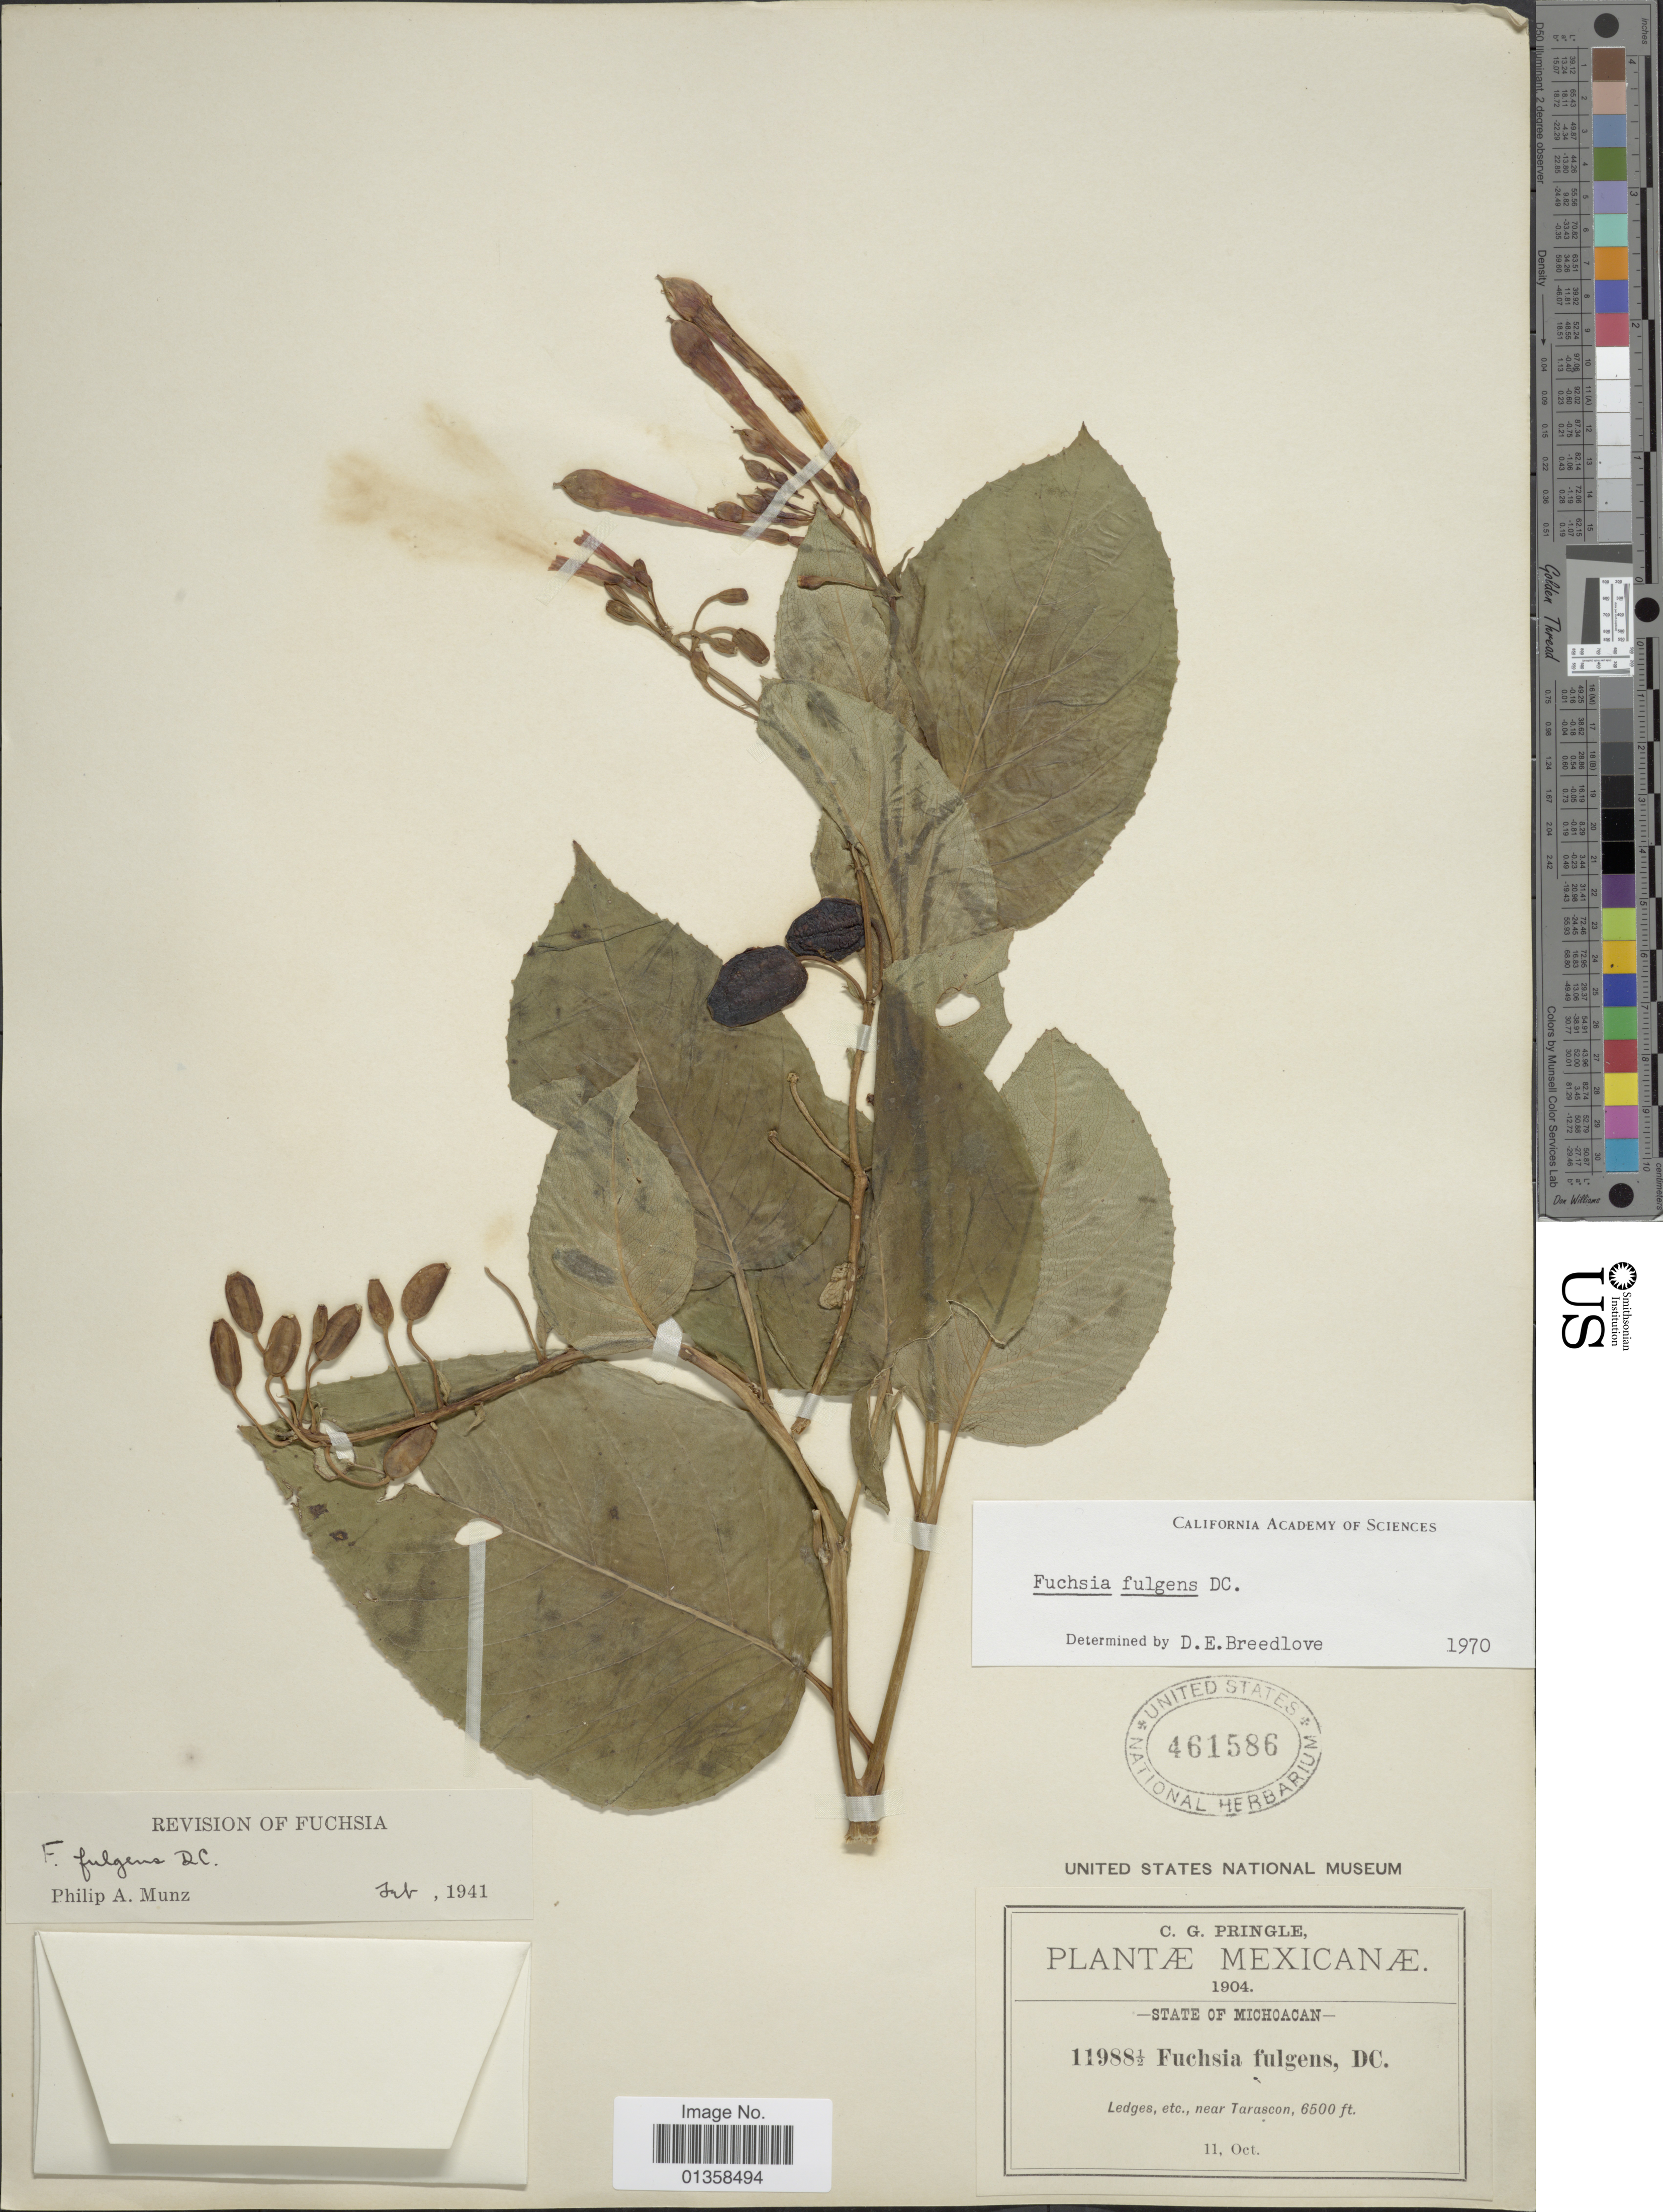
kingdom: Plantae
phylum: Tracheophyta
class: Magnoliopsida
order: Myrtales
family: Onagraceae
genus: Fuchsia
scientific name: Fuchsia fulgens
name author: DC.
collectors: C. G. Pringle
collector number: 11988½*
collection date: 1904-10-11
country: Mexico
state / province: Michoacán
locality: Ledges, etc., near Tarascon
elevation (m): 1981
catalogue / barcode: US 461586